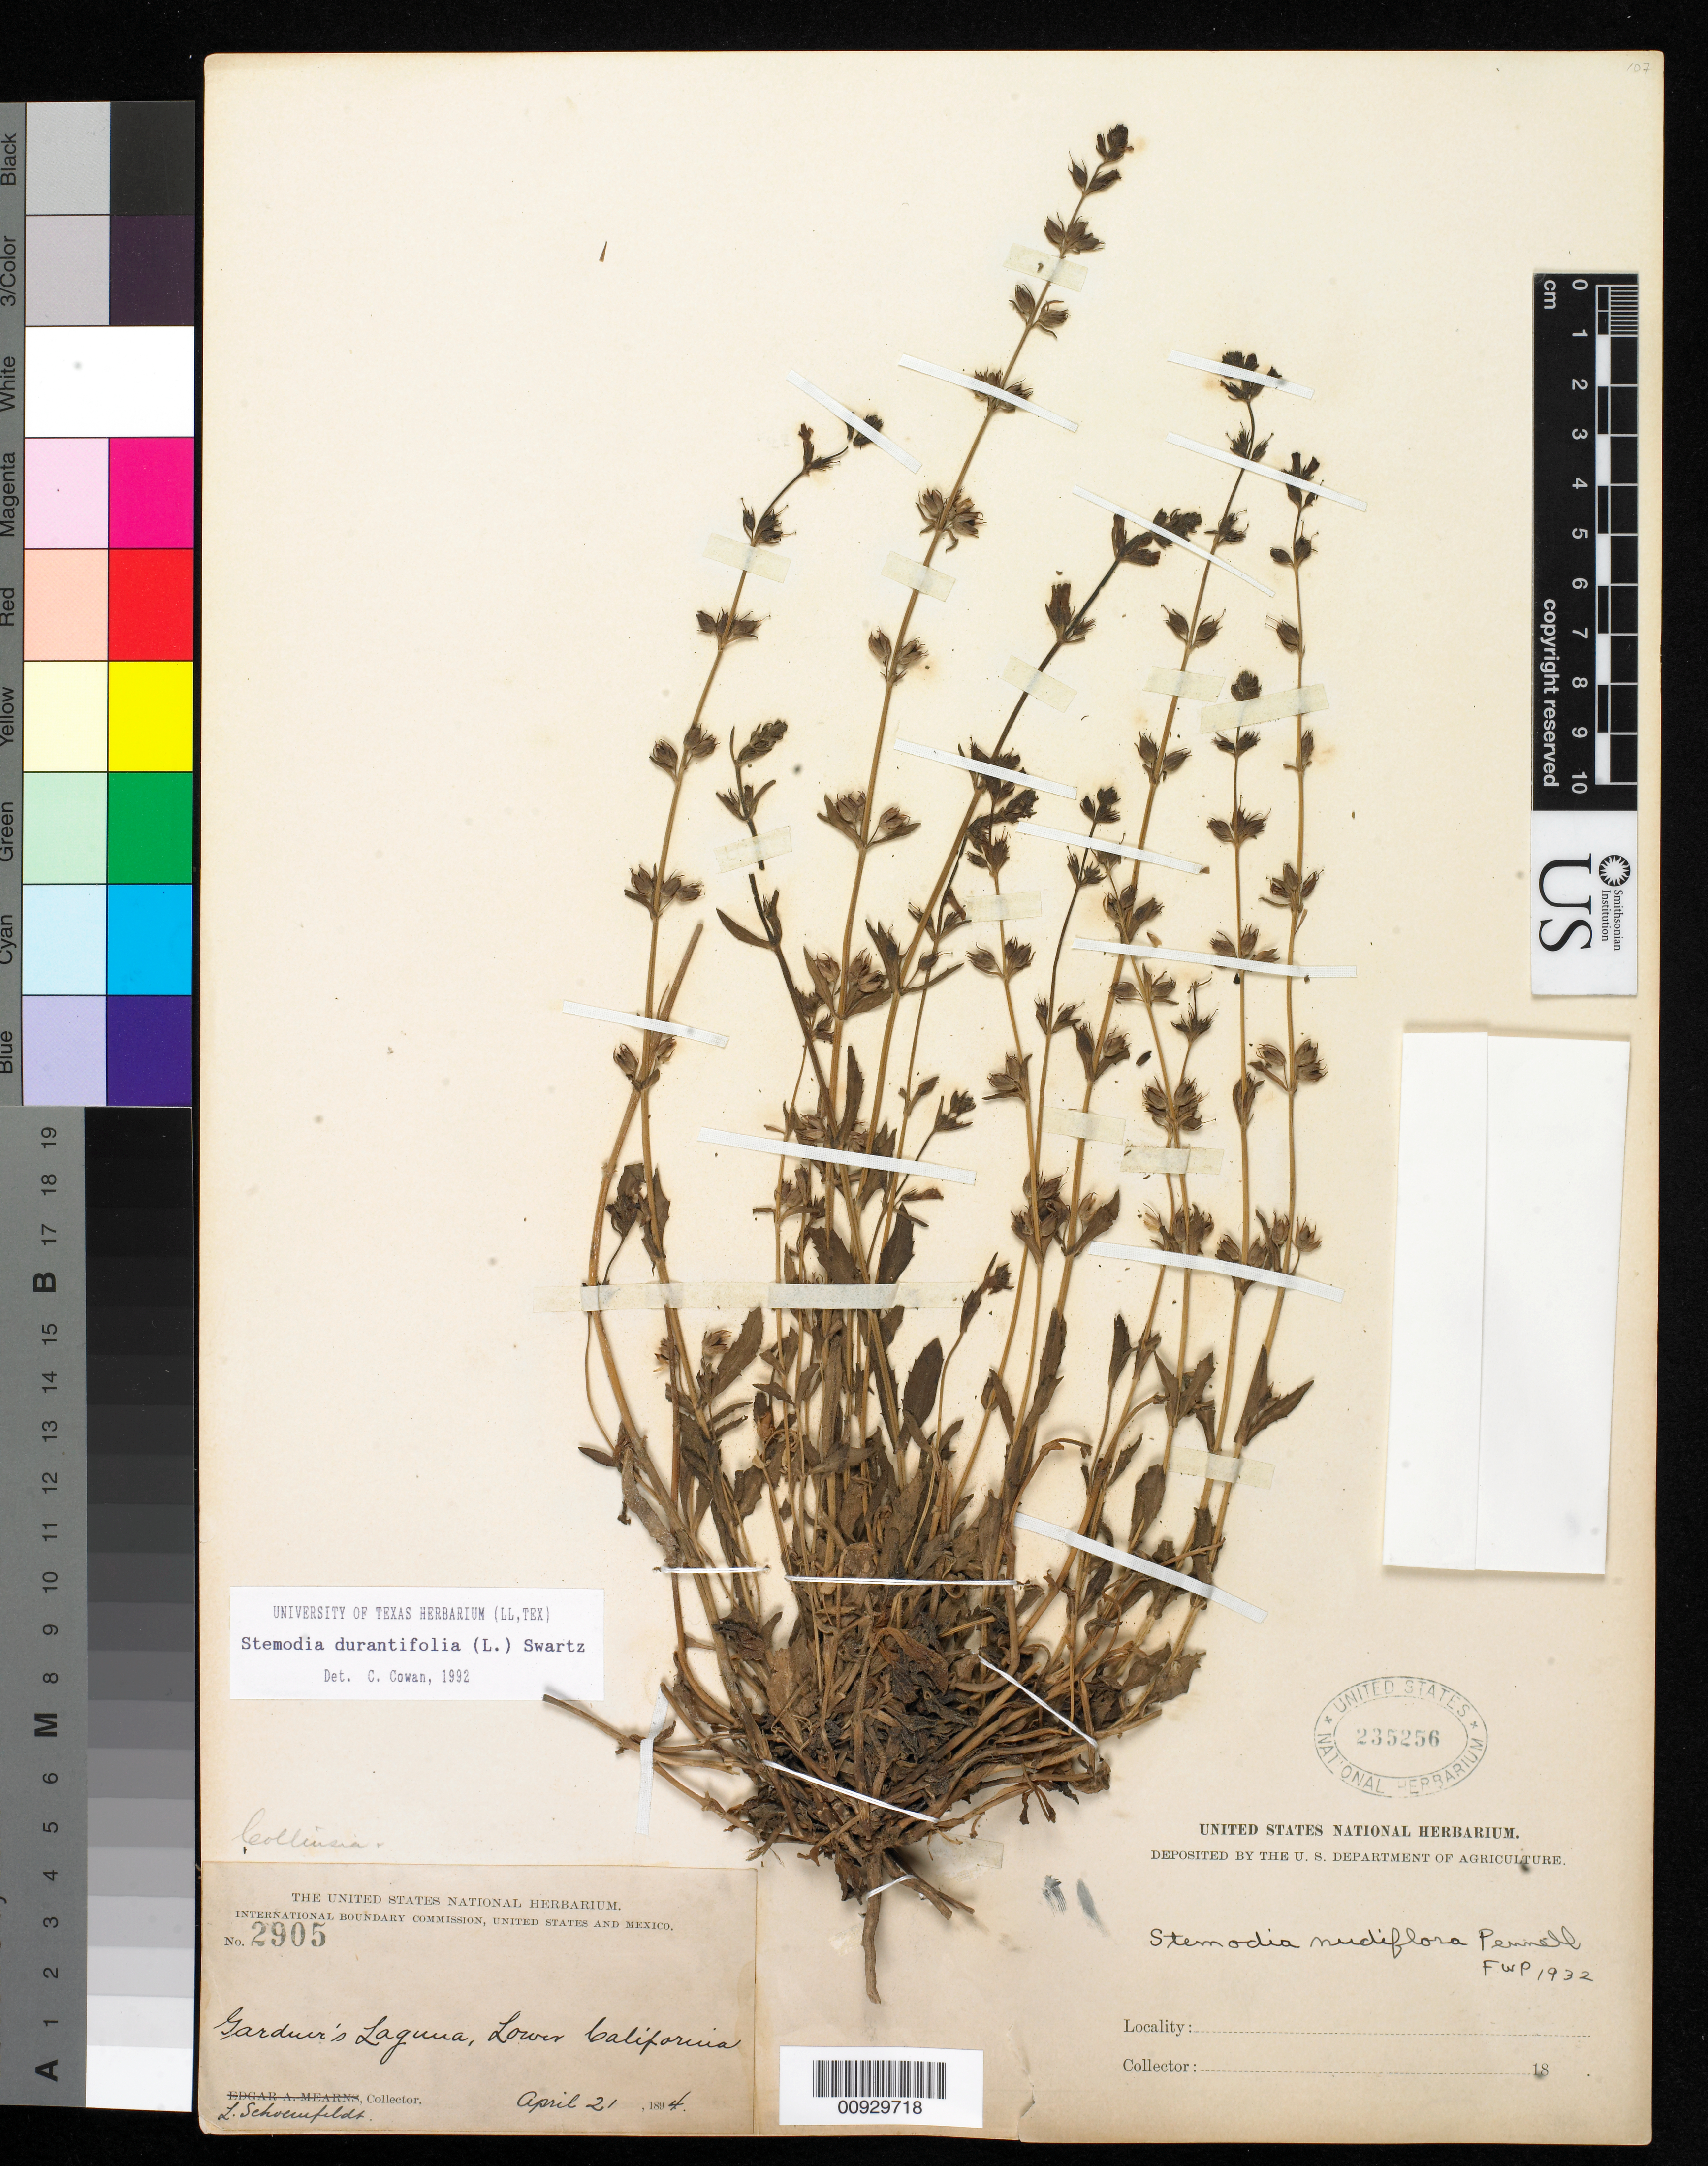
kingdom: Plantae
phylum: Tracheophyta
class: Magnoliopsida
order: Lamiales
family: Plantaginaceae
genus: Stemodia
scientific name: Stemodia durantifolia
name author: (L.) Sw.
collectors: L. Schoenfeldt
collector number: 2905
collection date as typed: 21 Apr 1894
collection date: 1894-04-21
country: Mexico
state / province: Baja California Norte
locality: Garduer's Laguna, Lower California.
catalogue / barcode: US 235256